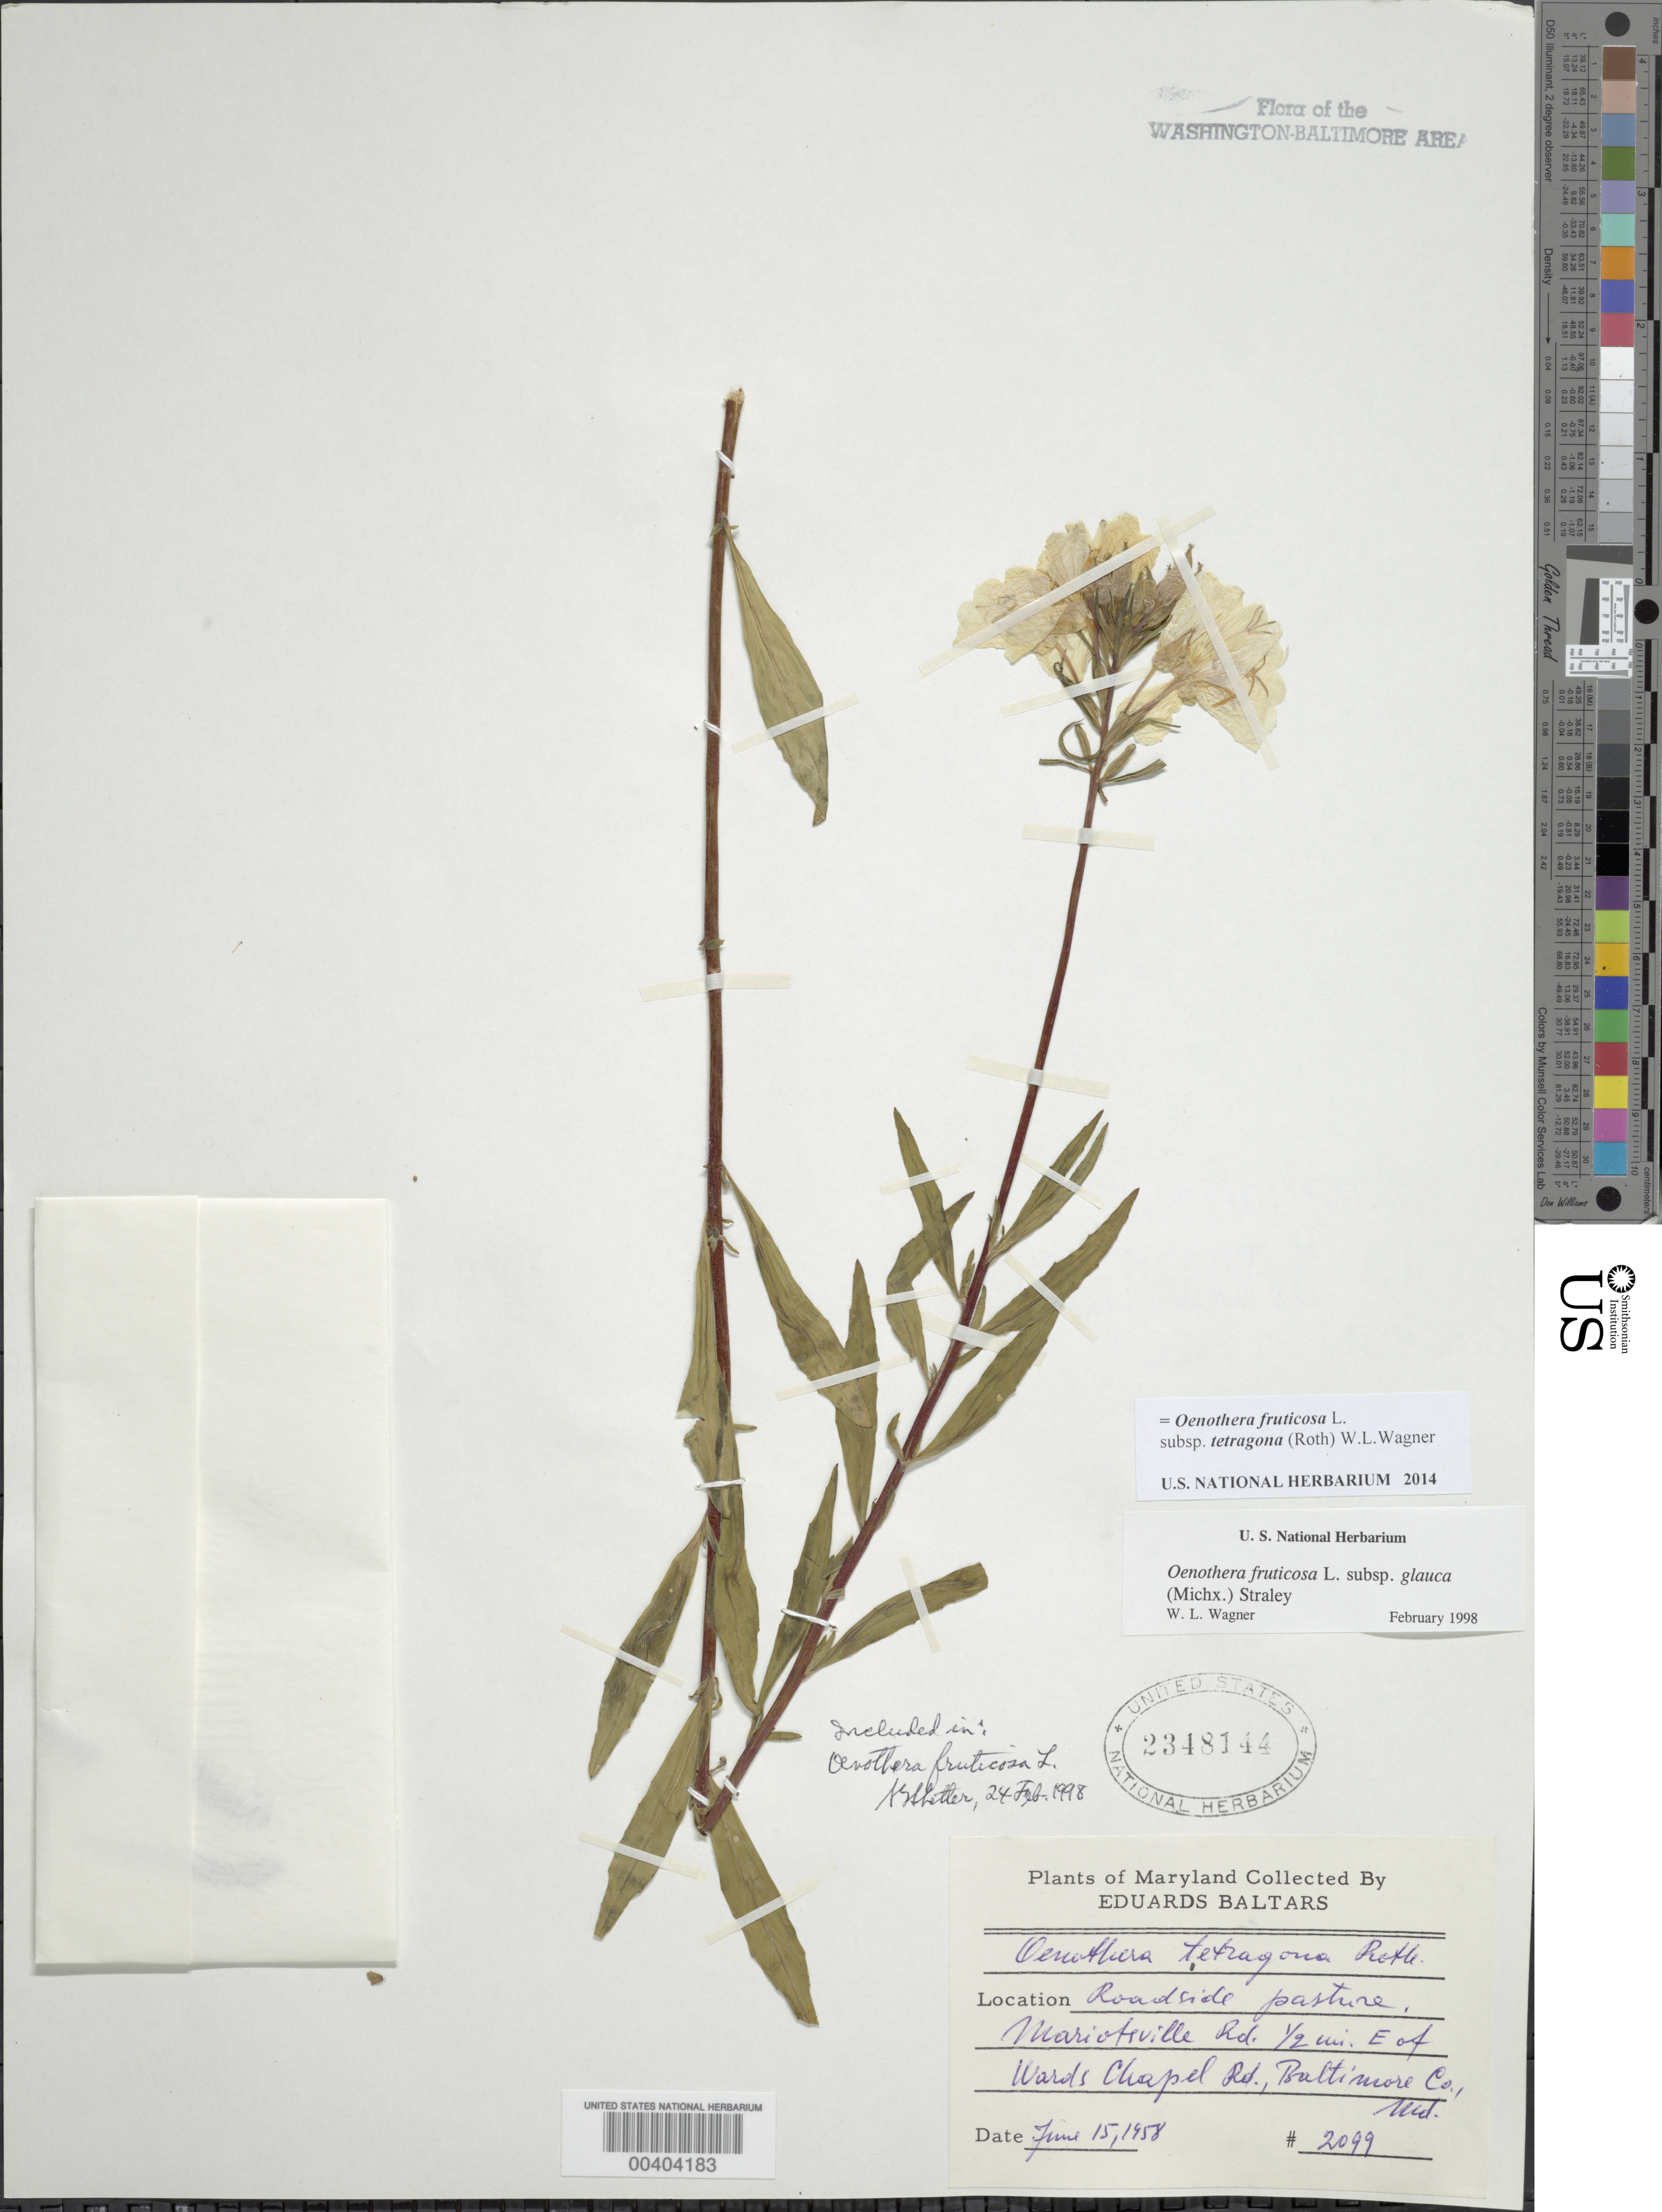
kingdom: Plantae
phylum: Tracheophyta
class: Magnoliopsida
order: Myrtales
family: Onagraceae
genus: Oenothera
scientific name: Oenothera fruticosa subsp. tetragona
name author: (Roth) W.L. Wagner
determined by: Wagner, W. L., (BOT), Smithsonian Institution - National Museum of Natural History (UNITED STATES)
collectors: E. Baltars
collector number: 2099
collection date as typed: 15 Jun 1958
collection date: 1958-06-15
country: United States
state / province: Maryland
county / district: Baltimore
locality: Mariotsville road, 1/2 mi. E of Wards Chapel Rd.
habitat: Roadside pasture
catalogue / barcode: US 2348144